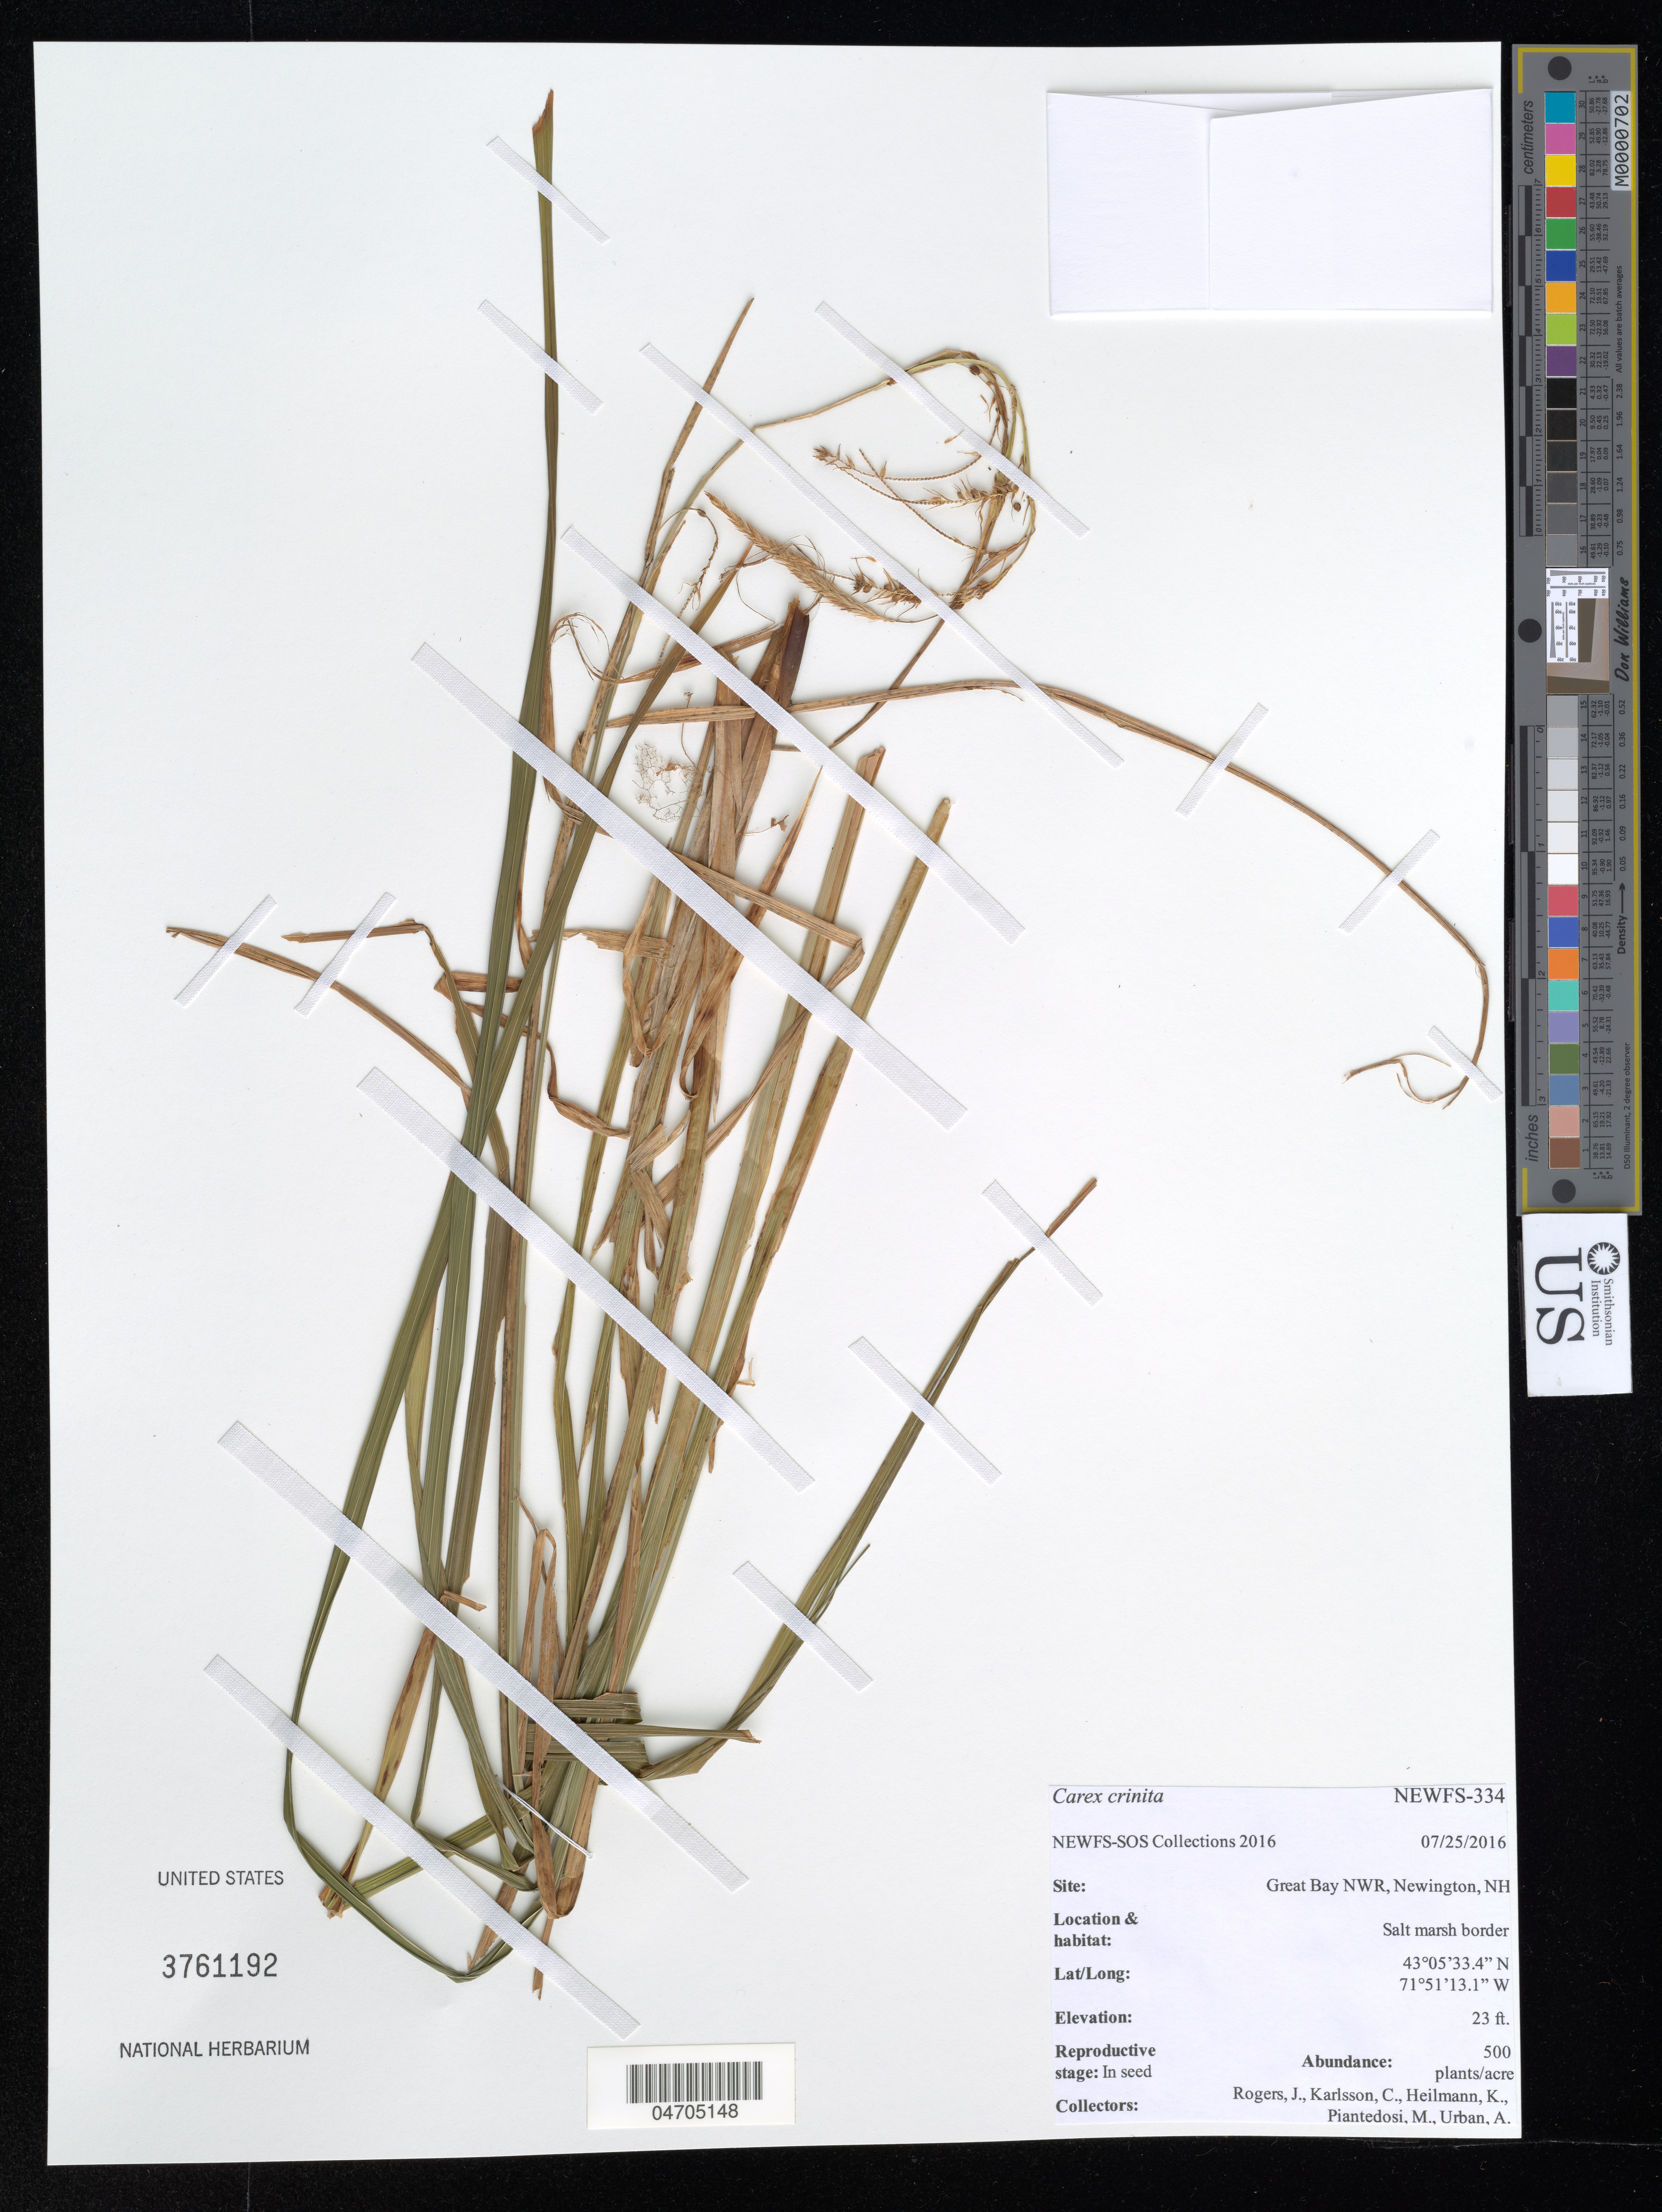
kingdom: Plantae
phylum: Tracheophyta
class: Liliopsida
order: Poales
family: Cyperaceae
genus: Carex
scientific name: Carex crinita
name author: Lam.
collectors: J. Rogers, C. Karlsson, K. Heilmann, M. Piantedosi & A. Urban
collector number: NEWFS-334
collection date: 2016-07-25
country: United States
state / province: New Hampshire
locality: Great Bay NWR, Newington.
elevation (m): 7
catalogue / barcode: US 3761192